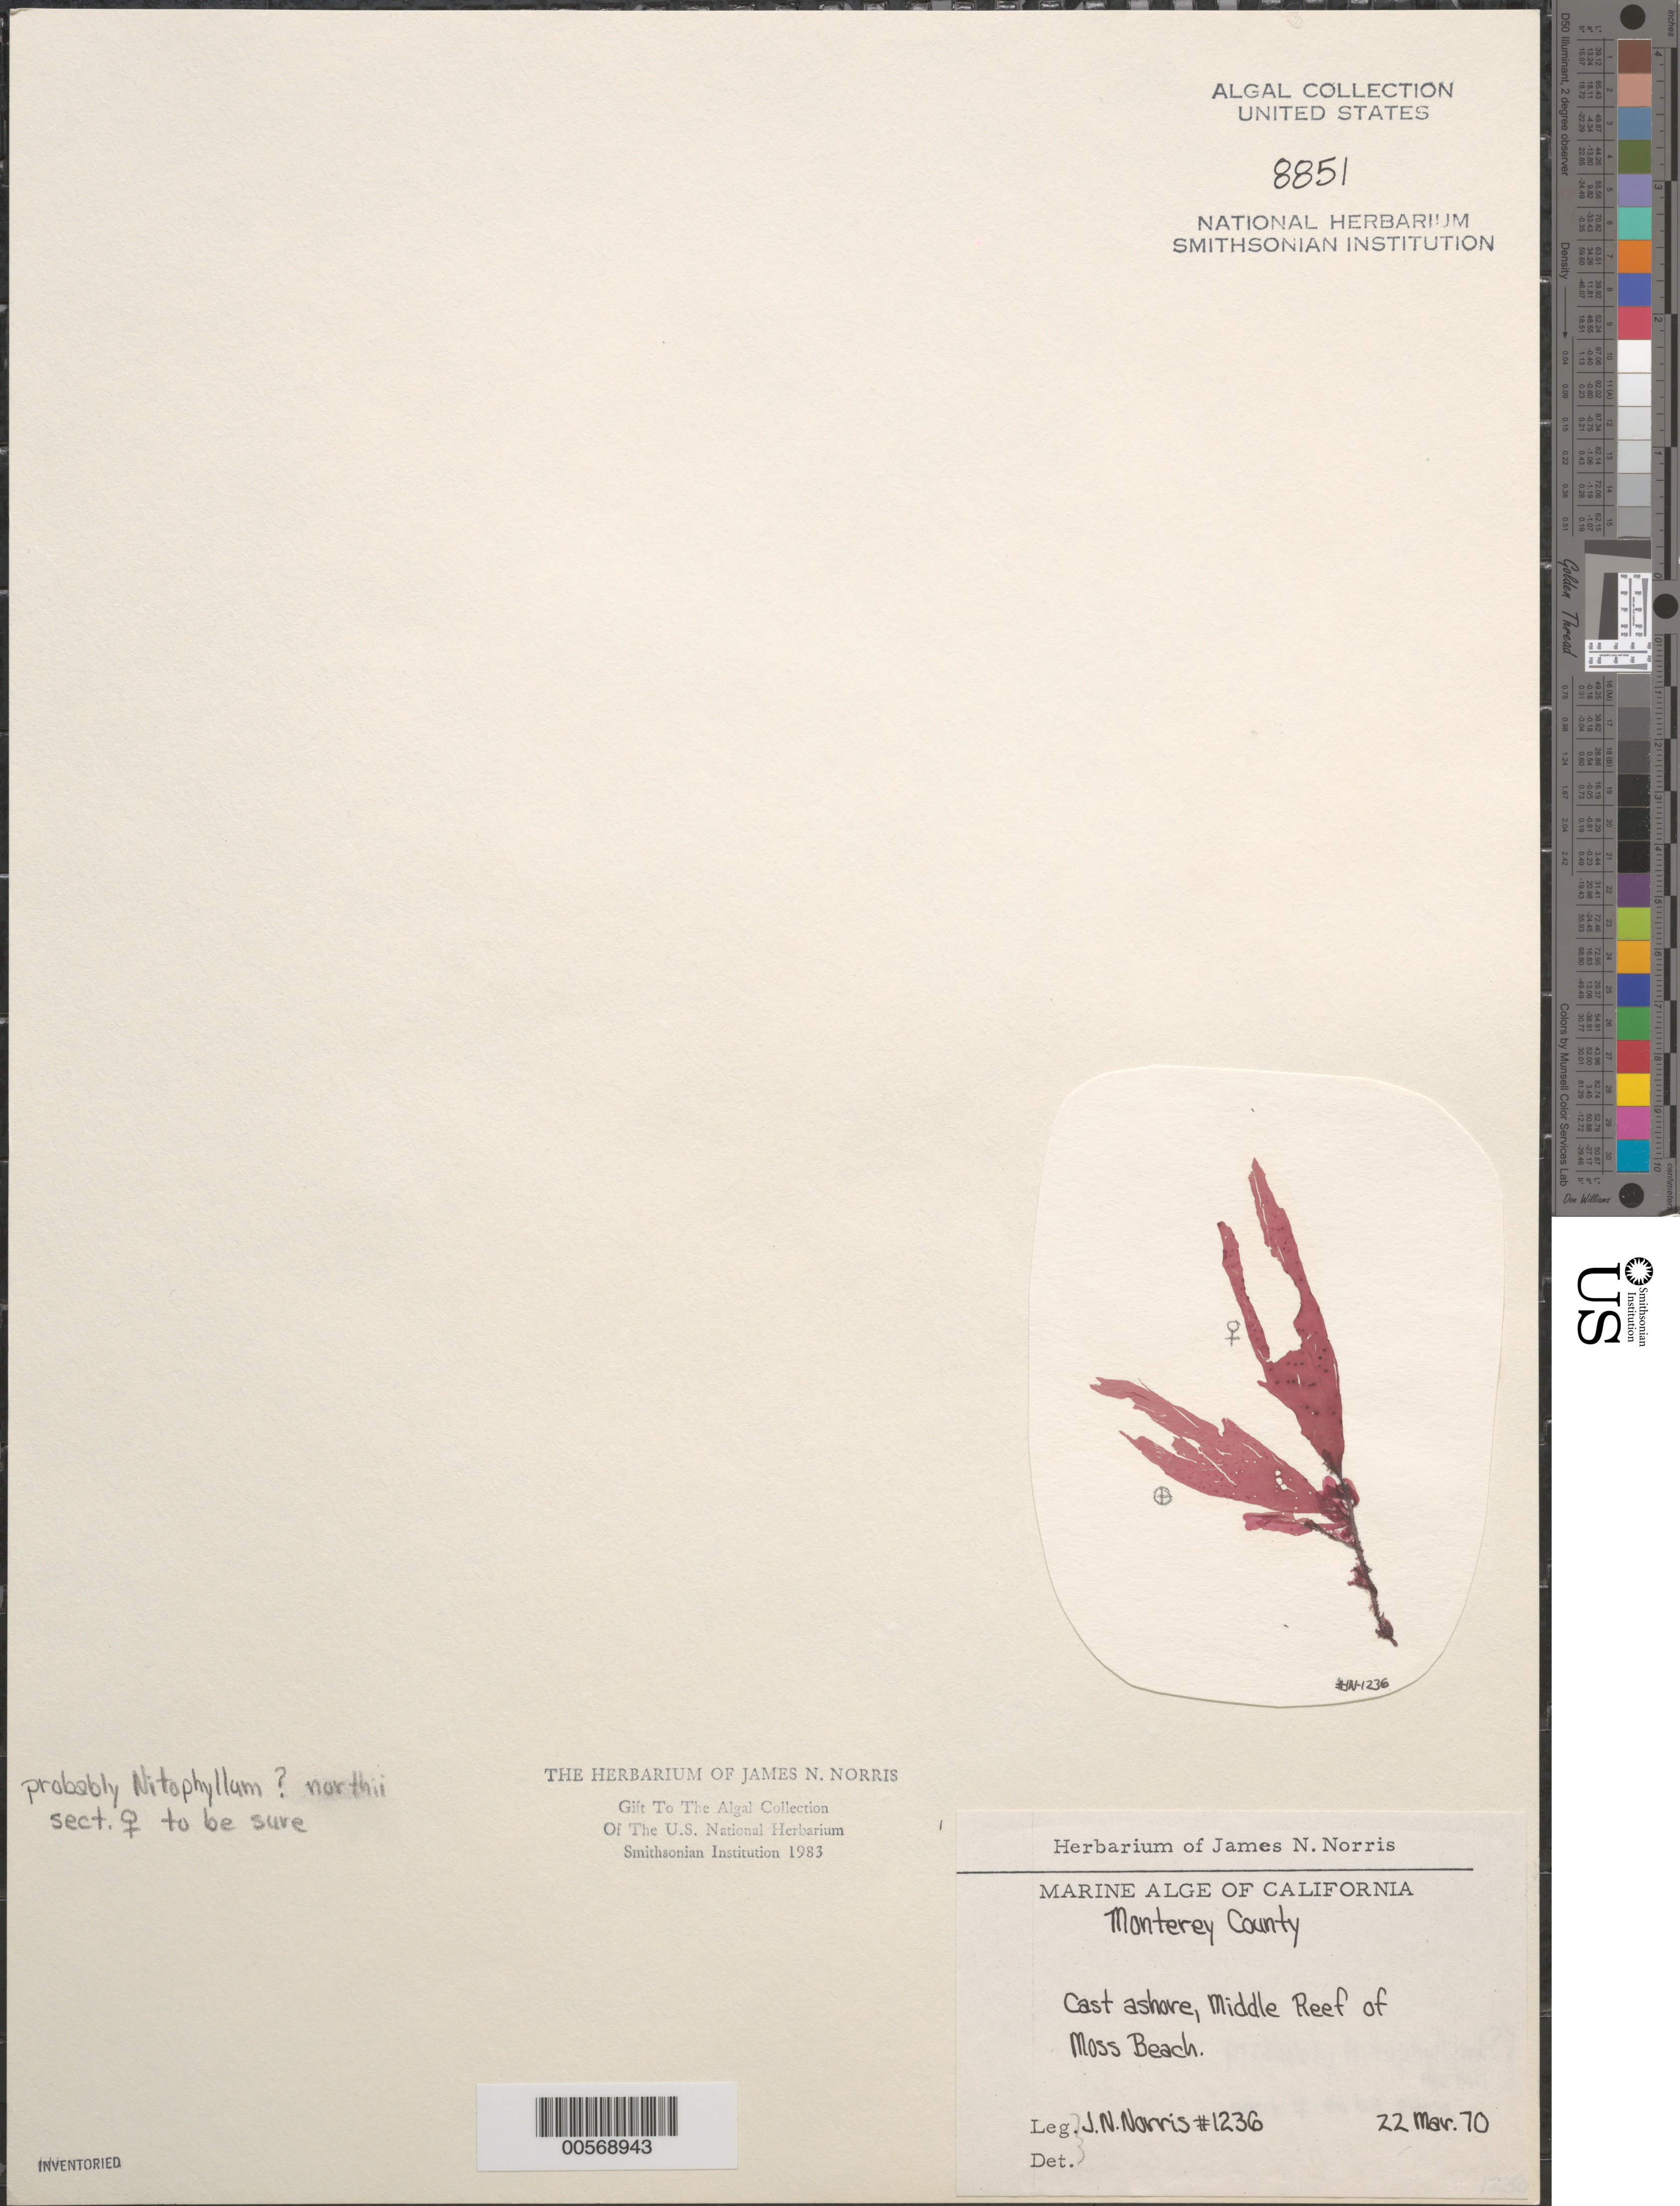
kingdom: Plantae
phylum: Rhodophyta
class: Florideophyceae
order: Ceramiales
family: Delesseriaceae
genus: Nitophyllum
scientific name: Nitophyllum northii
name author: Hollenb. & I.A. Abbott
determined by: Norris, James N.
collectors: J. N. Norris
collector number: JN-1236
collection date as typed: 22 Mar 1970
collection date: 1970-03-22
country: United States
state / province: California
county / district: Monterey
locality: Middle Reef of Moss Beach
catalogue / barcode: US 8851